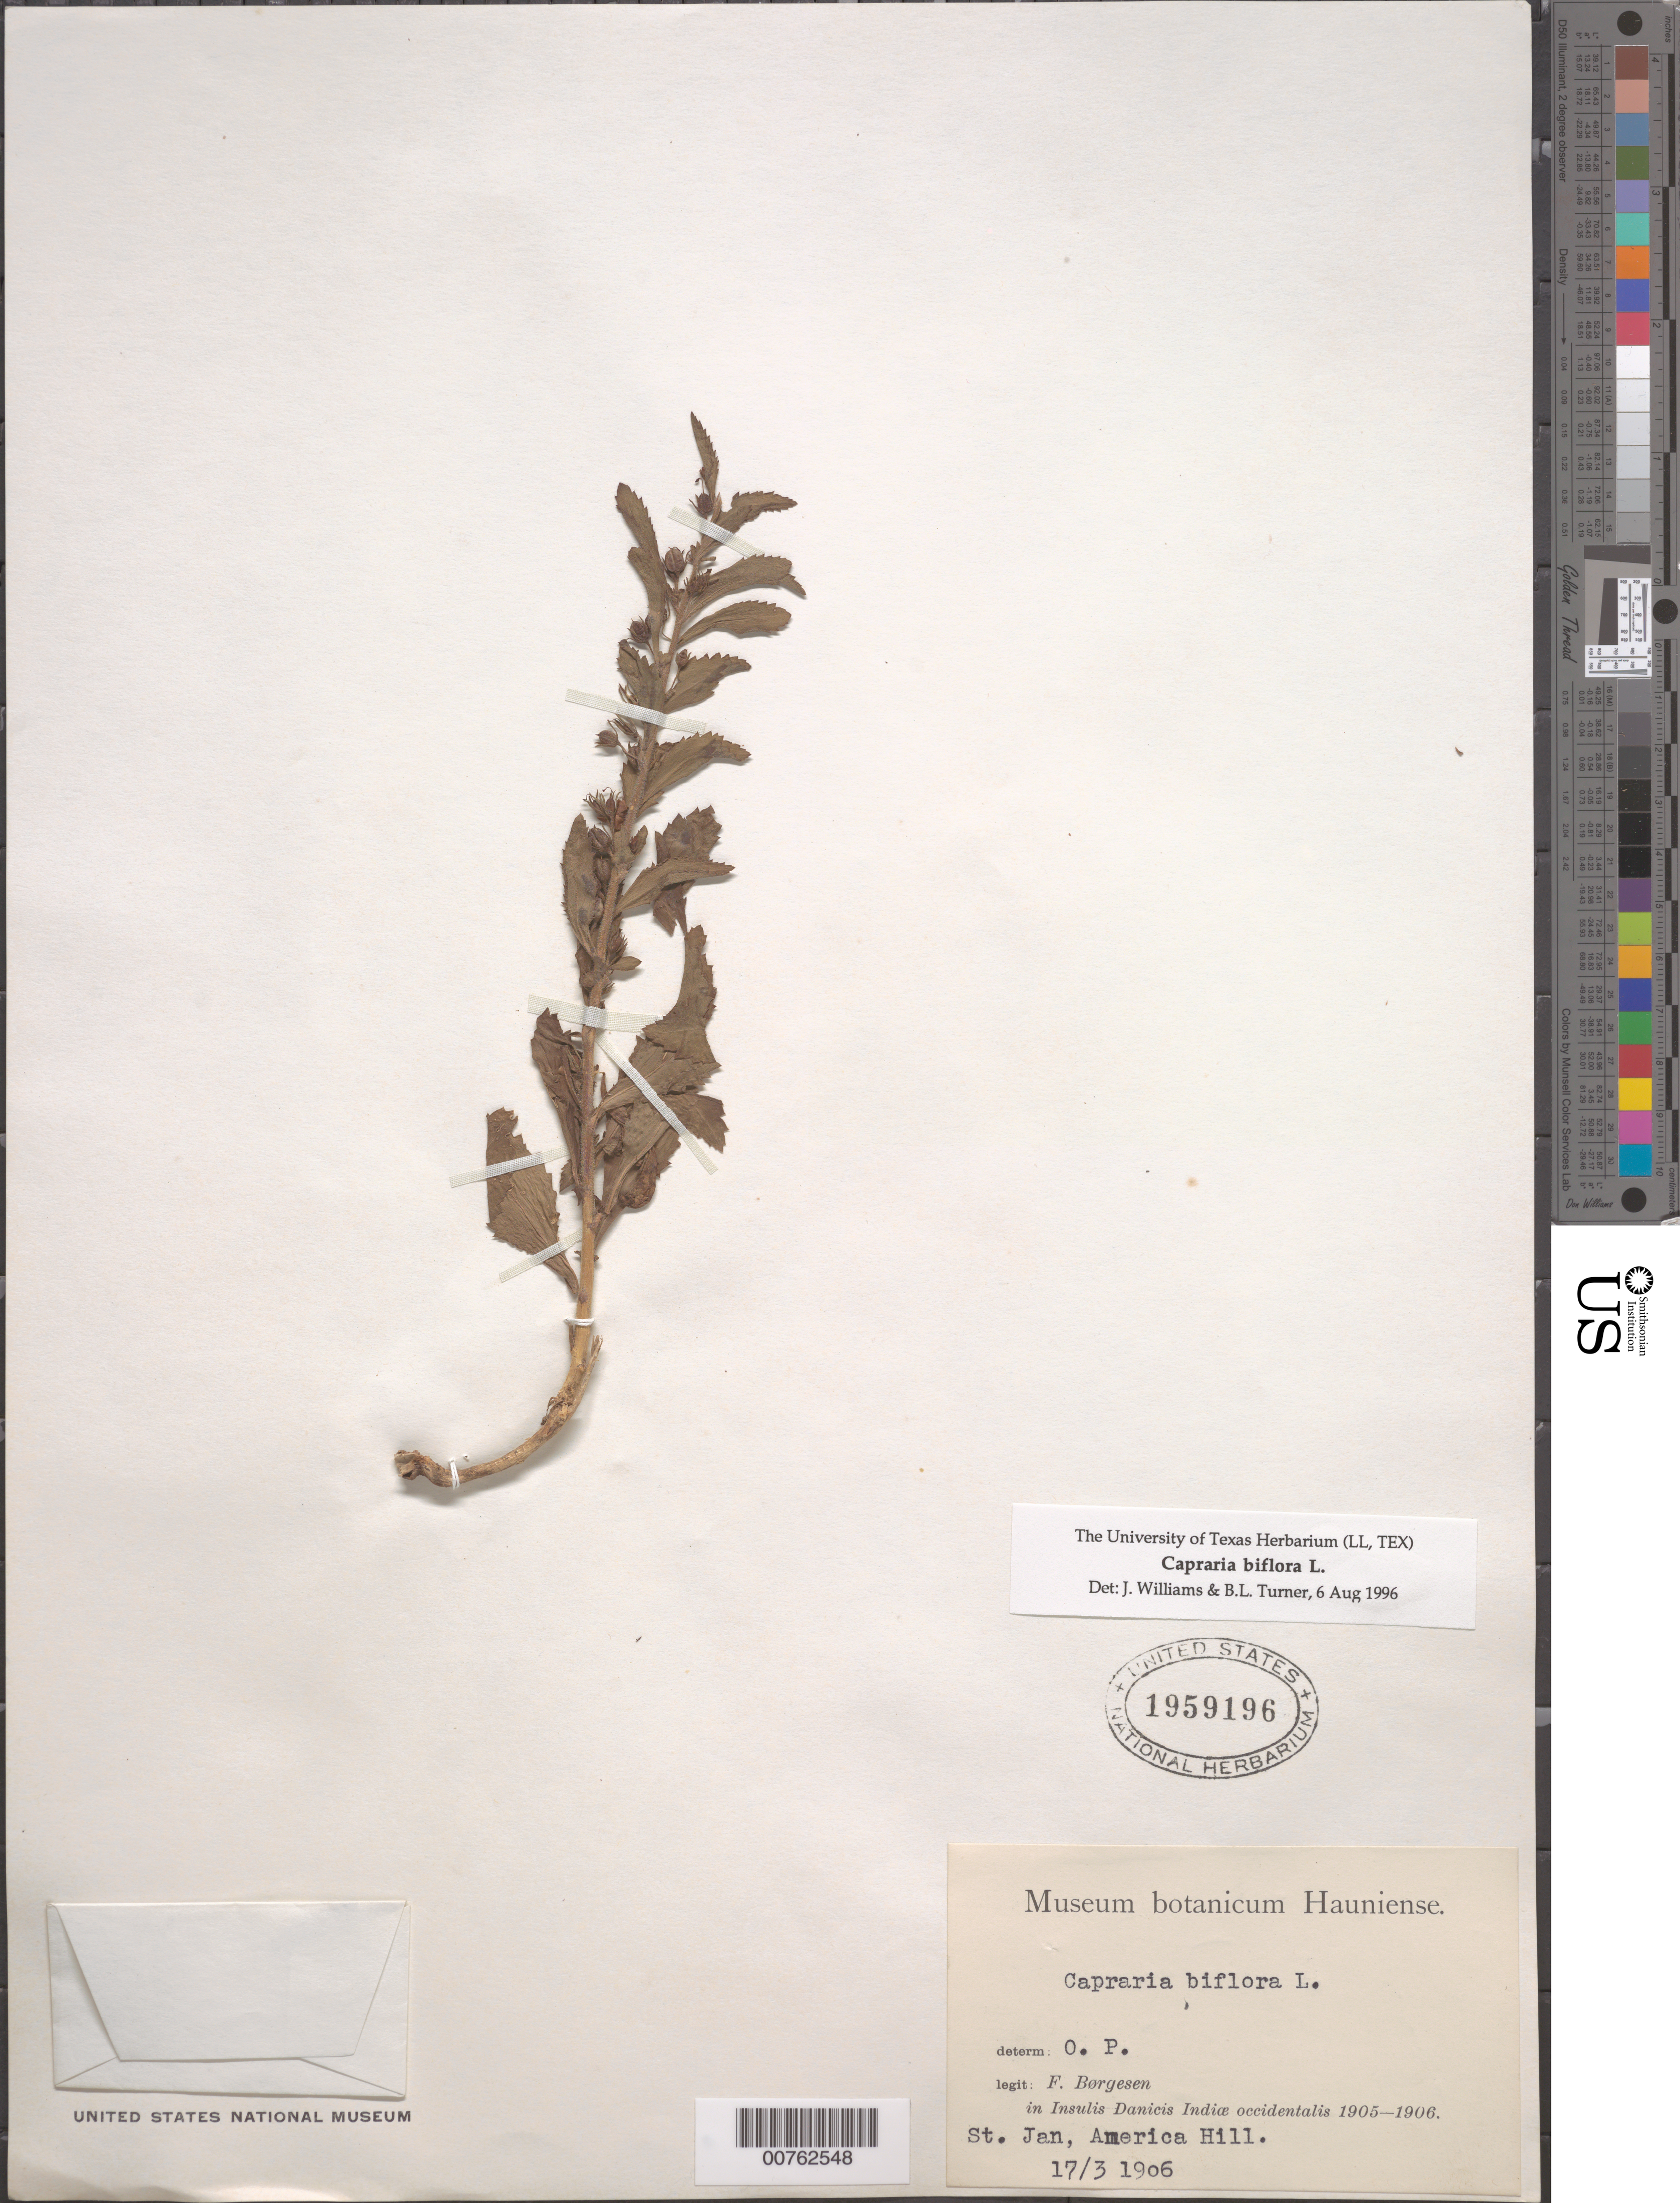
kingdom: Plantae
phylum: Tracheophyta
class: Magnoliopsida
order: Lamiales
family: Scrophulariaceae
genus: Capraria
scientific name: Capraria biflora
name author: L.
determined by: Williams, J.; Turner, B. L.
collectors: F. C. Børgesen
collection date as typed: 17 Mar 1906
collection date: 1906-03-17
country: U.S. Virgin Islands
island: St. John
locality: America Hill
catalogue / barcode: US 1959196